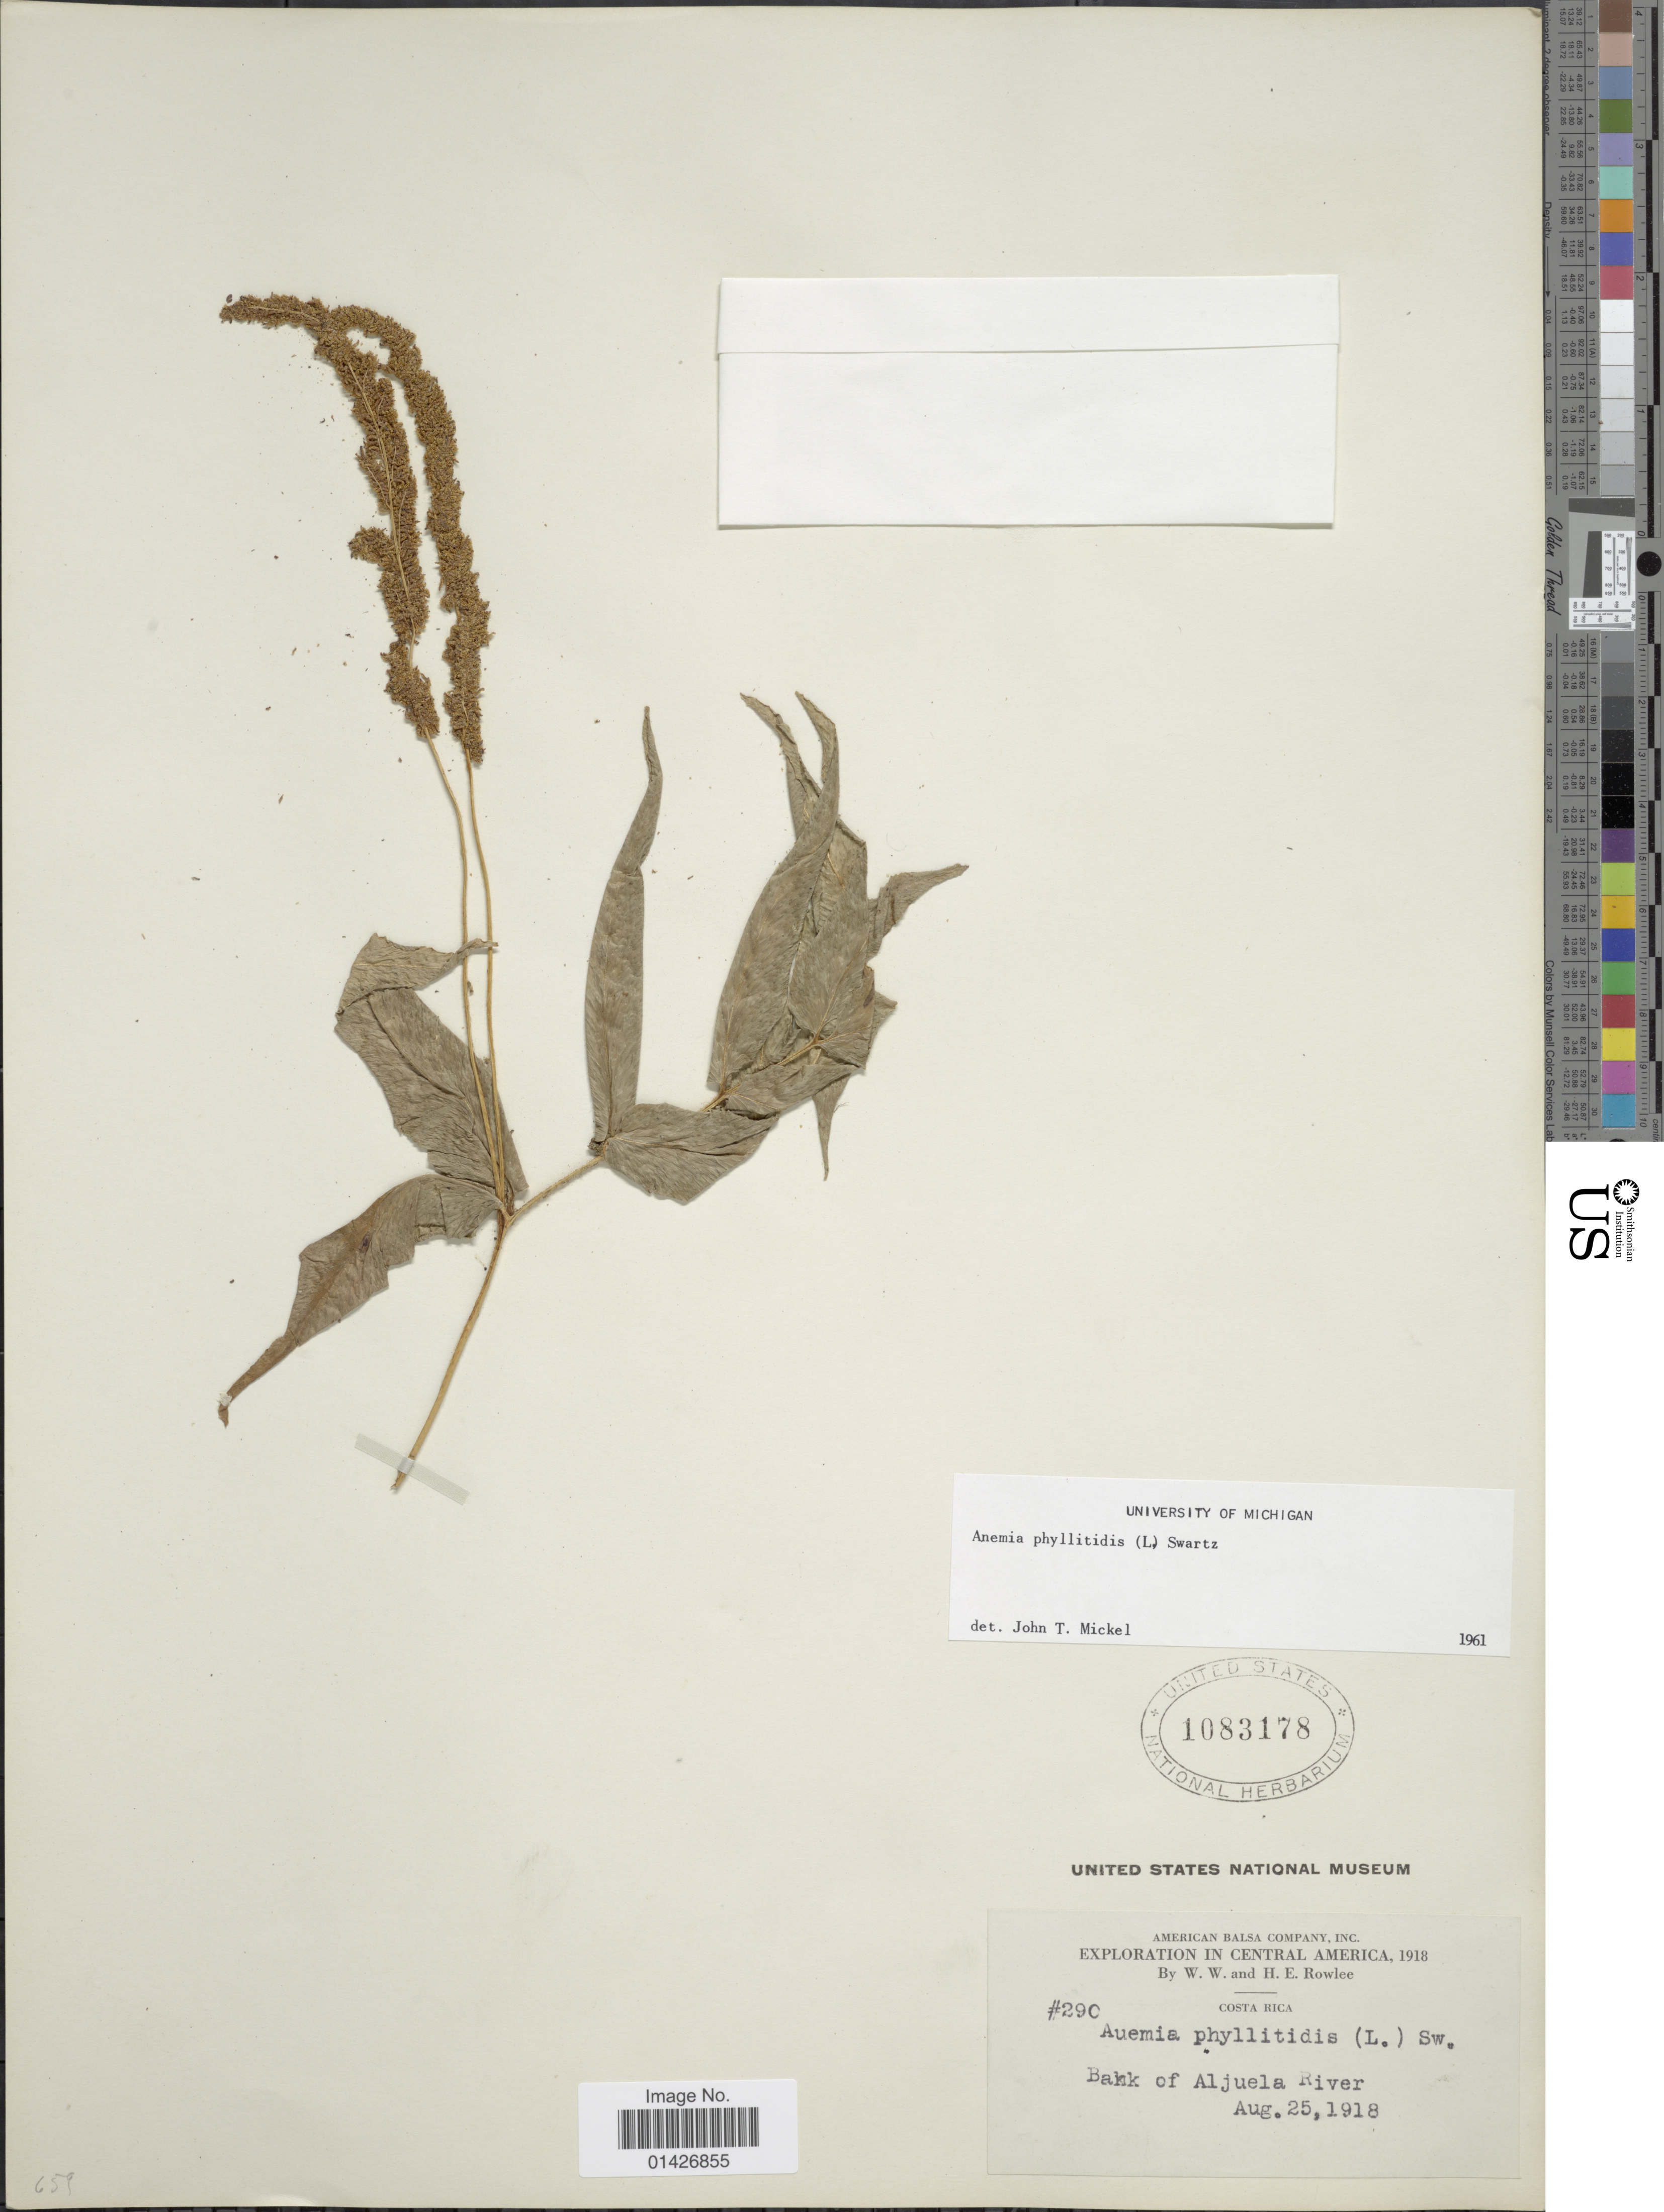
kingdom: Plantae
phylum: Tracheophyta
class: Polypodiopsida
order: Schizaeales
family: Anemiaceae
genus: Anemia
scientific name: Anemia phyllitidis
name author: (L.) Sw.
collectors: W. W. Rowlee & H. E. Rowlee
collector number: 290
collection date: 1918-08-25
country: Costa Rica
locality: Bank of Aljuela River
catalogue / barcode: US 1083178